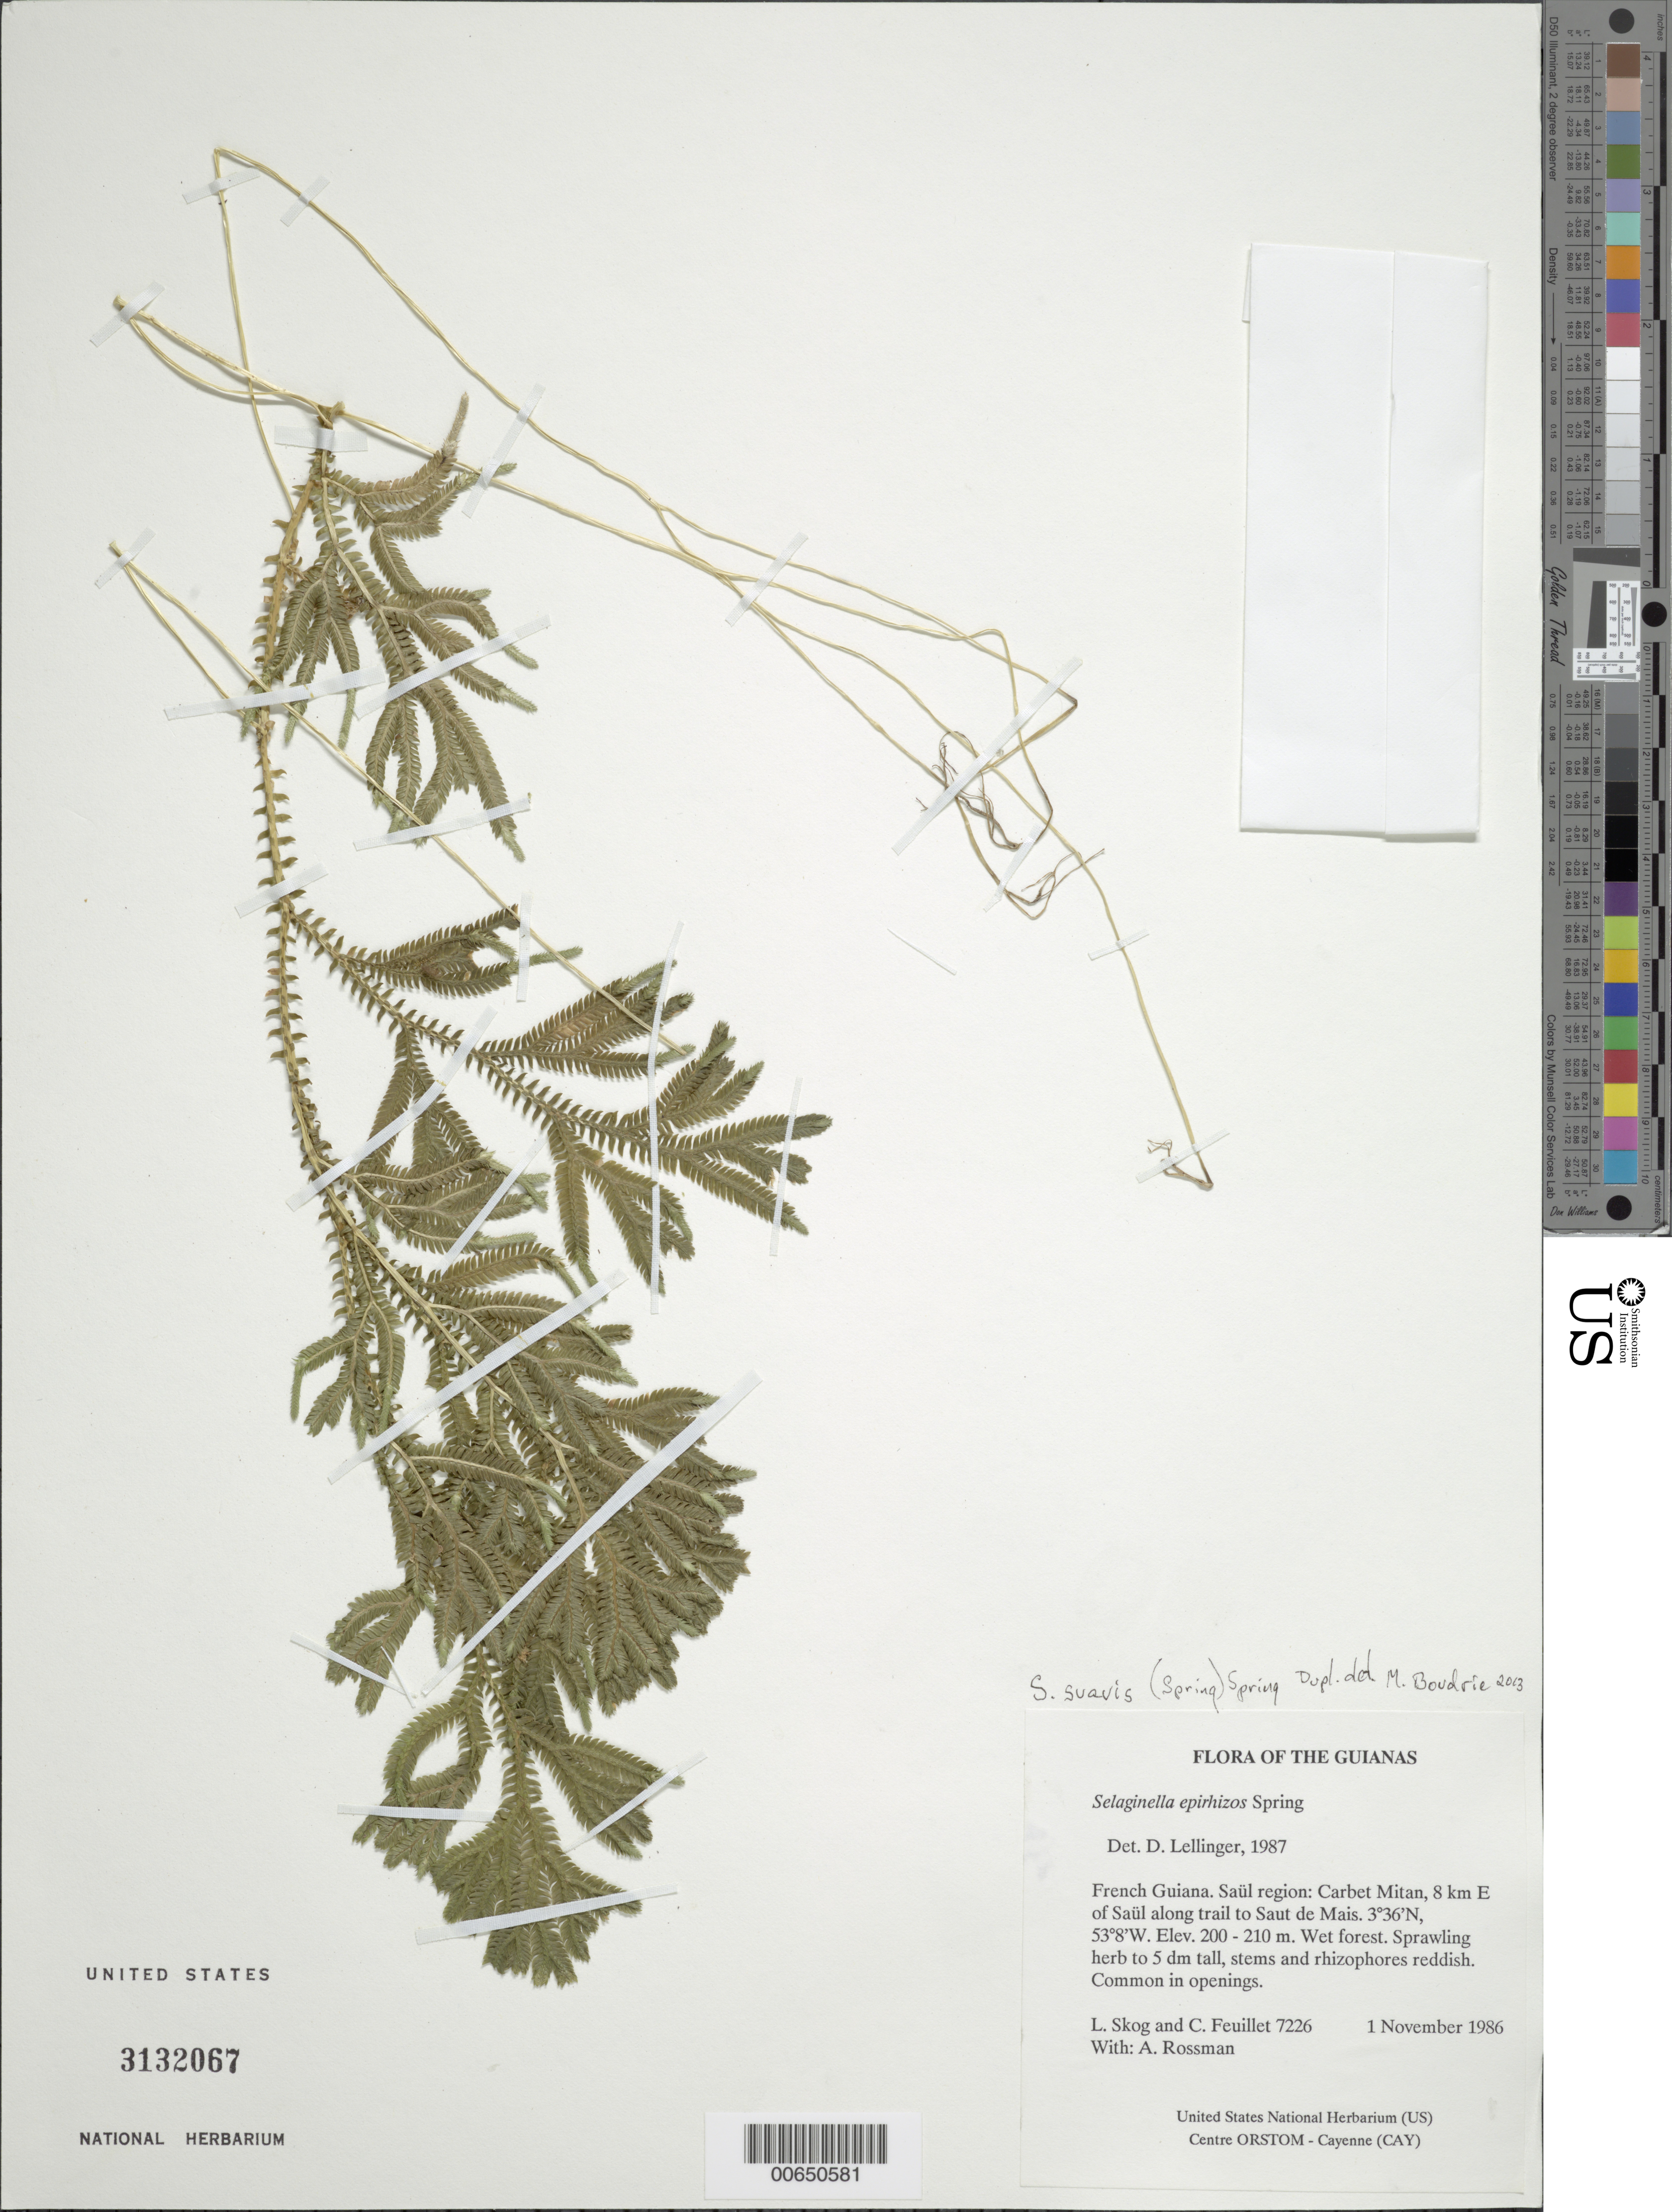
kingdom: Plantae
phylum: Tracheophyta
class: Lycopodiopsida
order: Selaginellales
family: Selaginellaceae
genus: Selaginella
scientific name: Selaginella suavis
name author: Spring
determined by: Boudrie, M.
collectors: L. E. Skog, C. Feuillet & A. Rossman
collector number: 7226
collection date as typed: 1 November 1986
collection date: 1986-11-01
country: French Guiana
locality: Carbet Mitan, 8 km E of Saül along trail to Saut de Mais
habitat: Wet forest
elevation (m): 200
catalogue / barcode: US 3132067